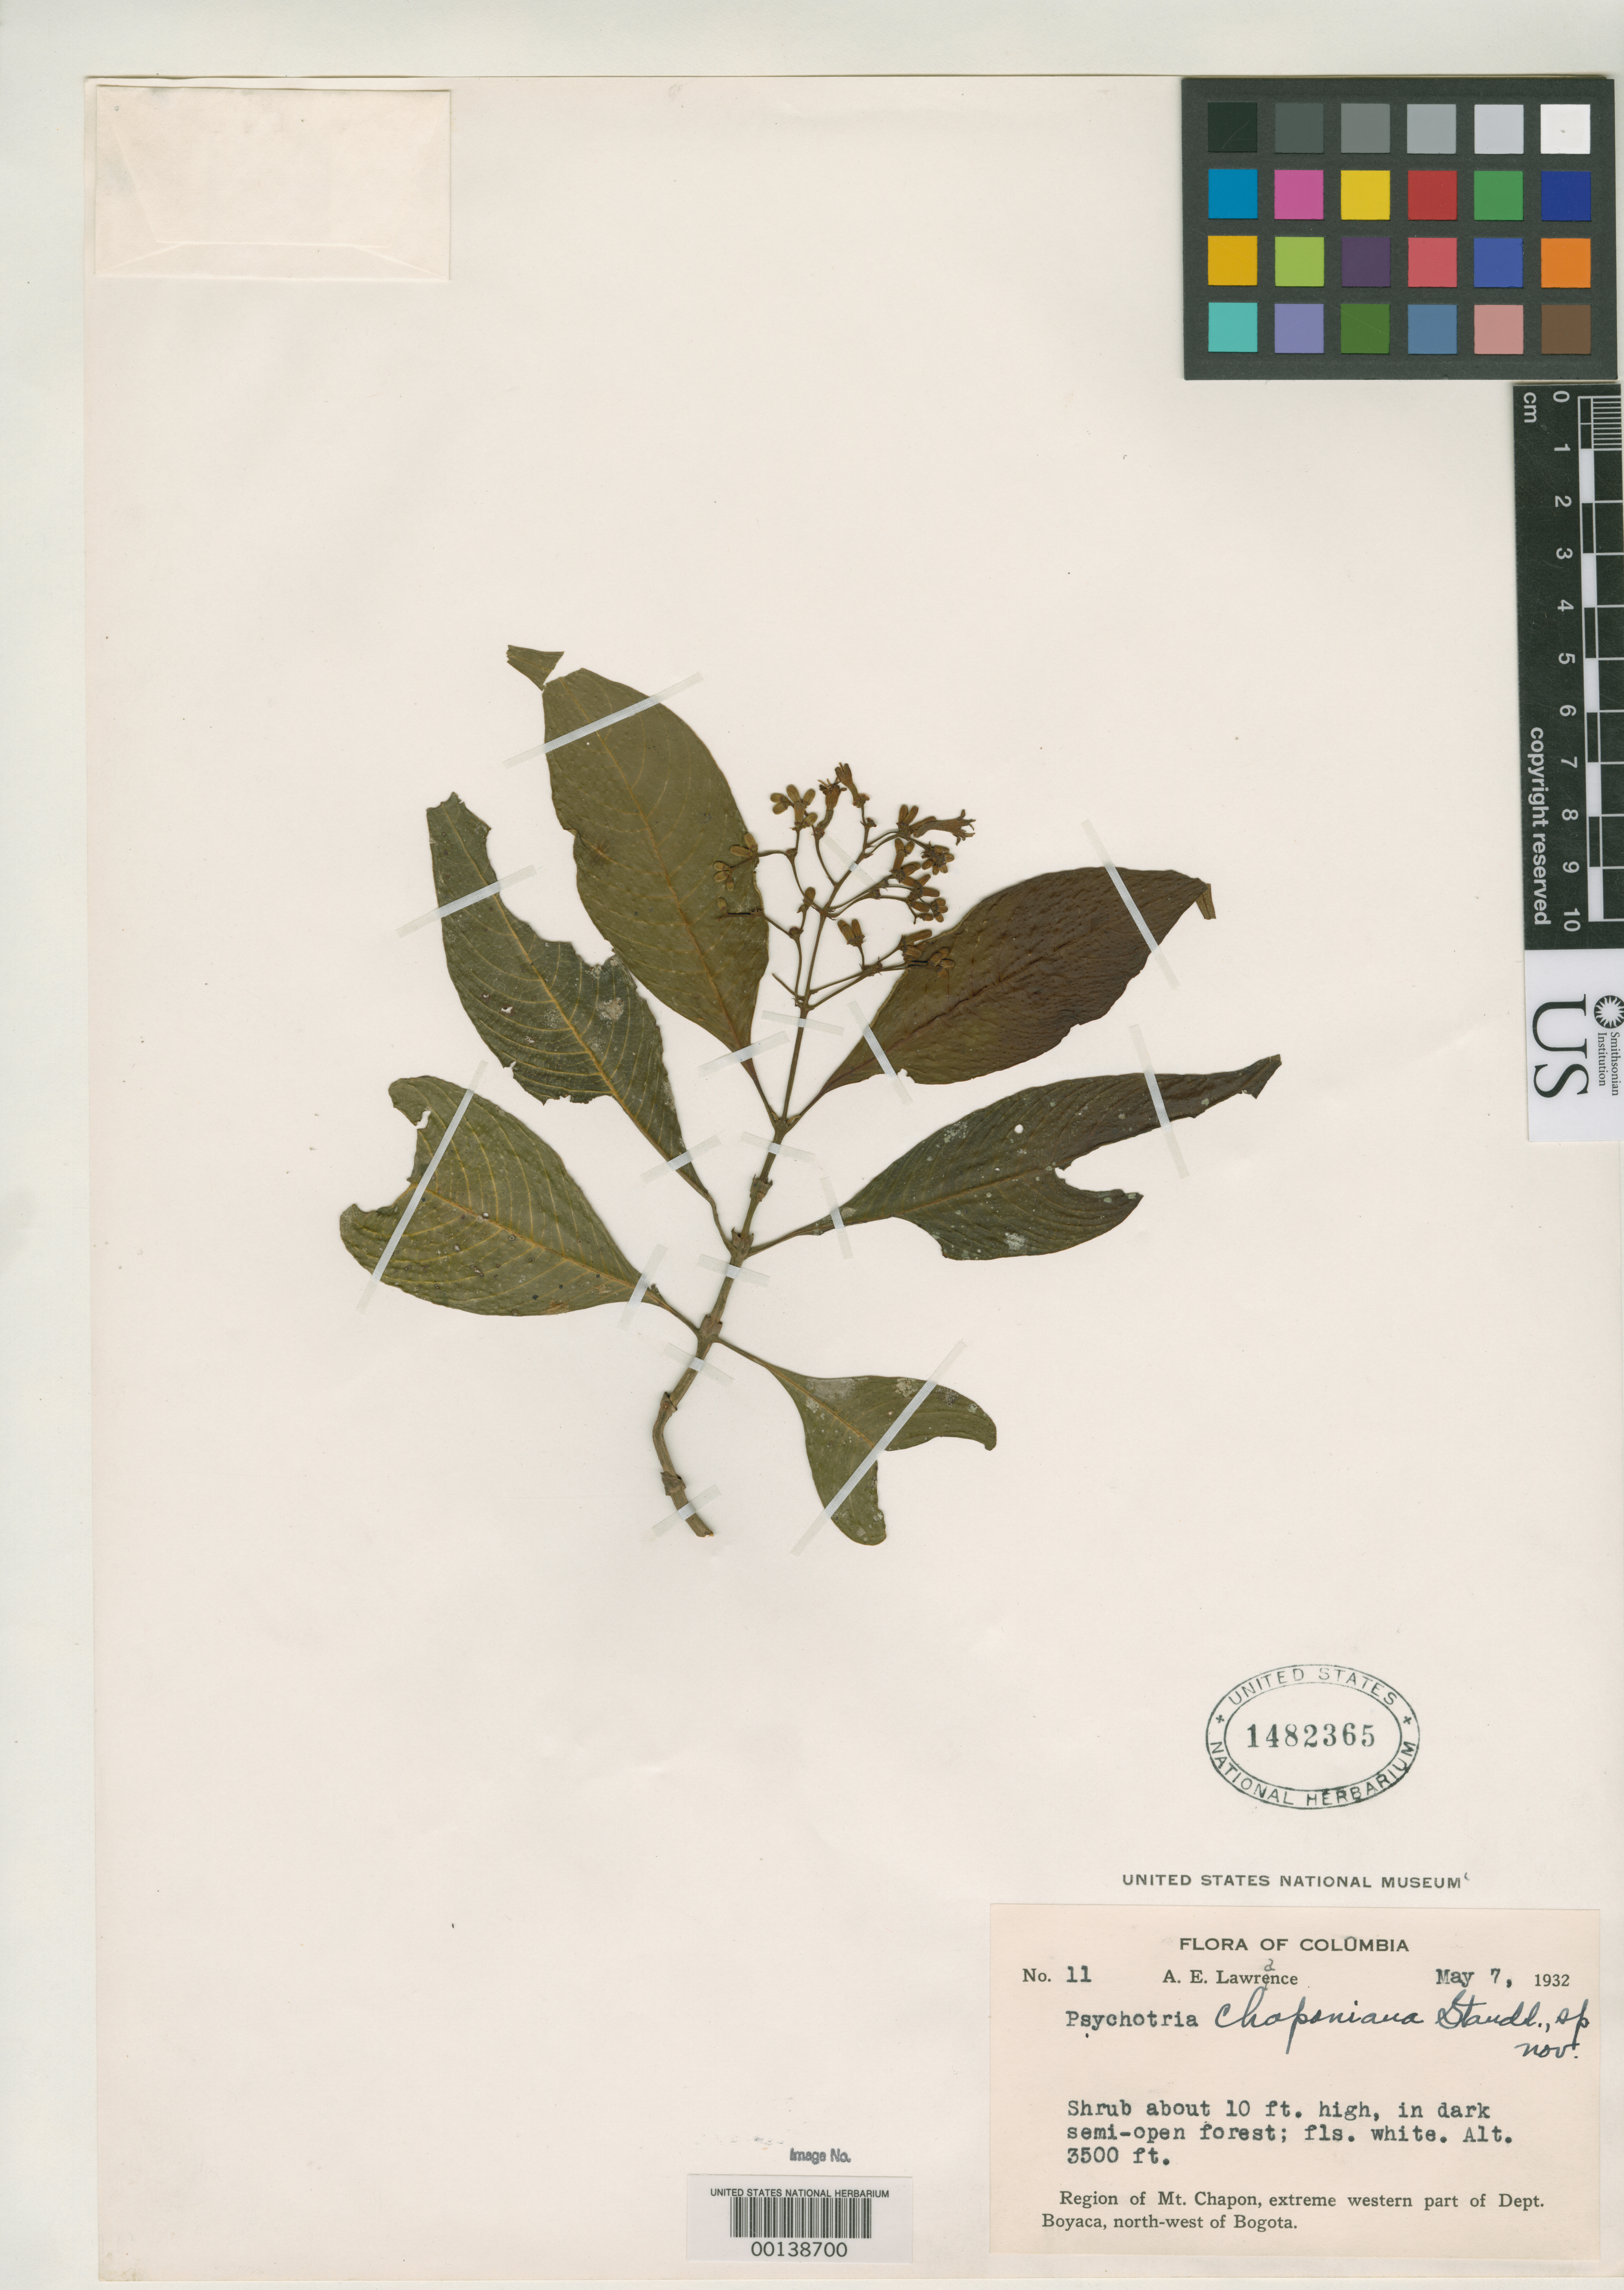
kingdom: Plantae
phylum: Tracheophyta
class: Magnoliopsida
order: Gentianales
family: Rubiaceae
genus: Psychotria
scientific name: Psychotria chaponiana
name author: Standl.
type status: Isotype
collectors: A. Lawrance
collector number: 11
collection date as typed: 07 May 1932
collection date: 1932-05-07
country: Colombia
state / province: Boyacá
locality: Mt. Chapon region.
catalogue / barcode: US 1482365